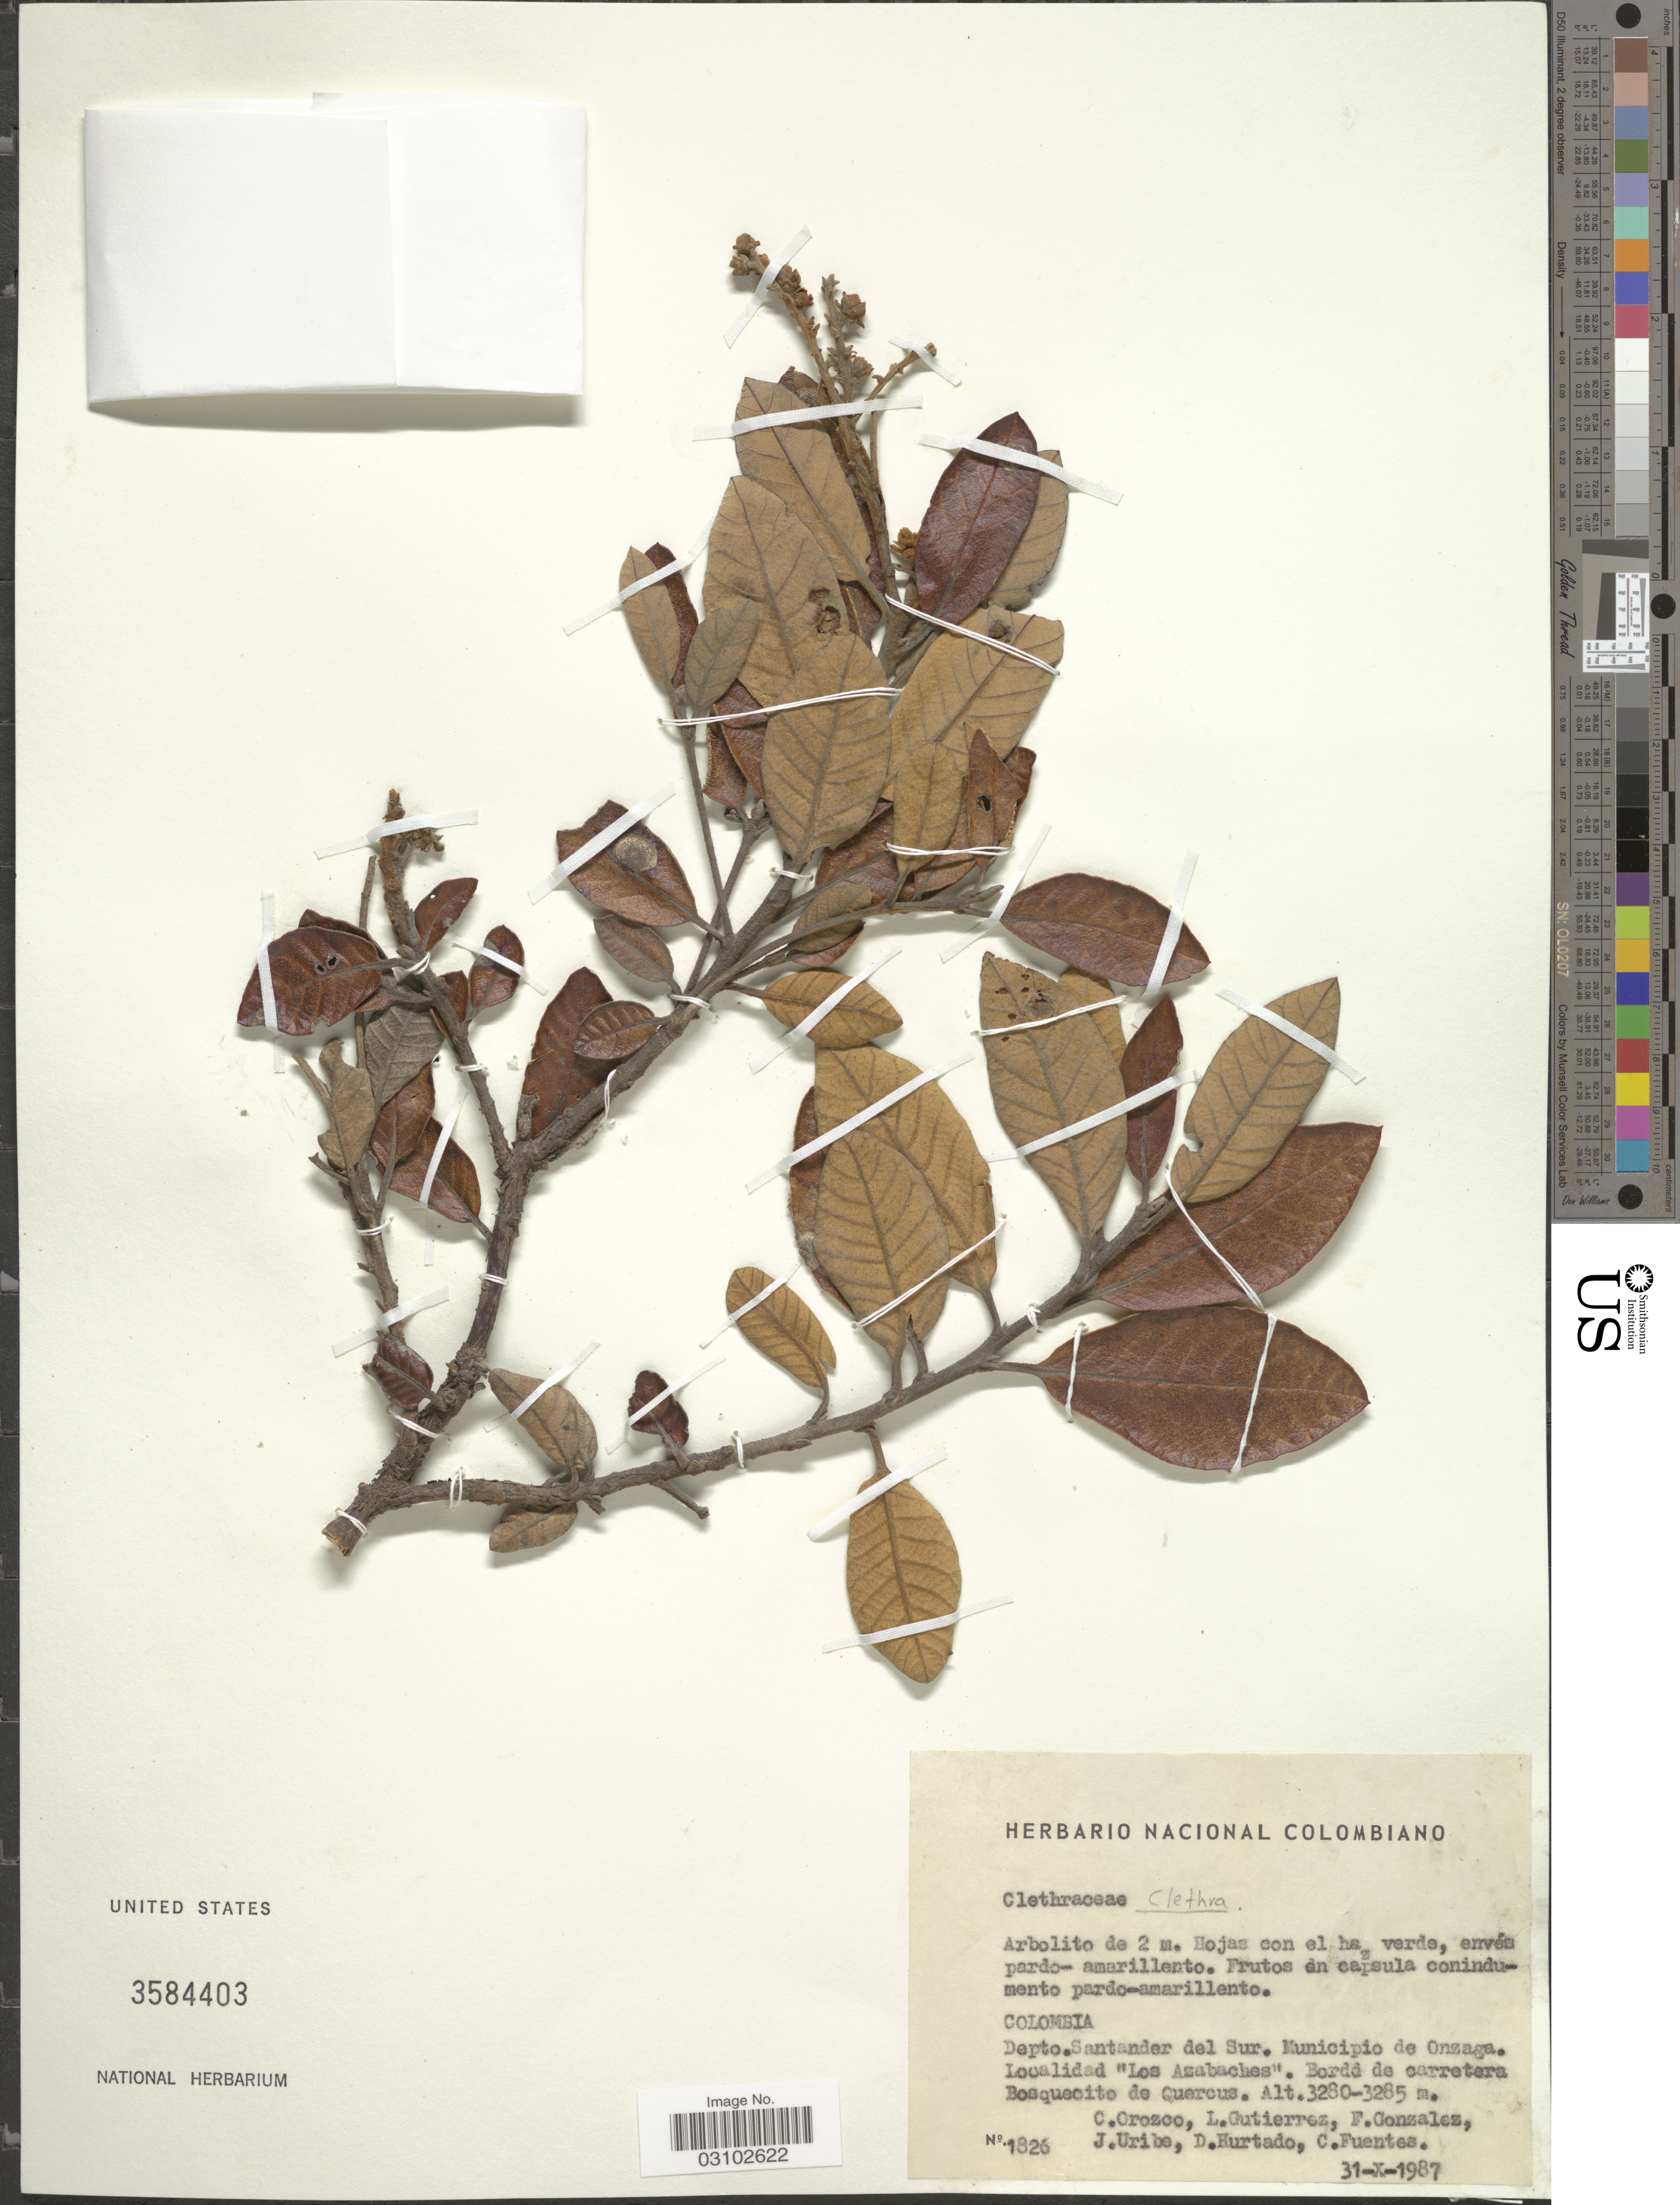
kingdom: Plantae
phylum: Tracheophyta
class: Magnoliopsida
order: Ericales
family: Clethraceae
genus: Clethra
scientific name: Clethra sp.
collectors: C. Orozco, L. Gutiérrez, F. Gonzalez, J. Uribe & et al.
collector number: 1826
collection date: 1987-10-31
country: Colombia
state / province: Santander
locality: Depto. Santander del Sur. Municipio de Onzaga. "Los Azabaches".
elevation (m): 3280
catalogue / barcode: US 3584403